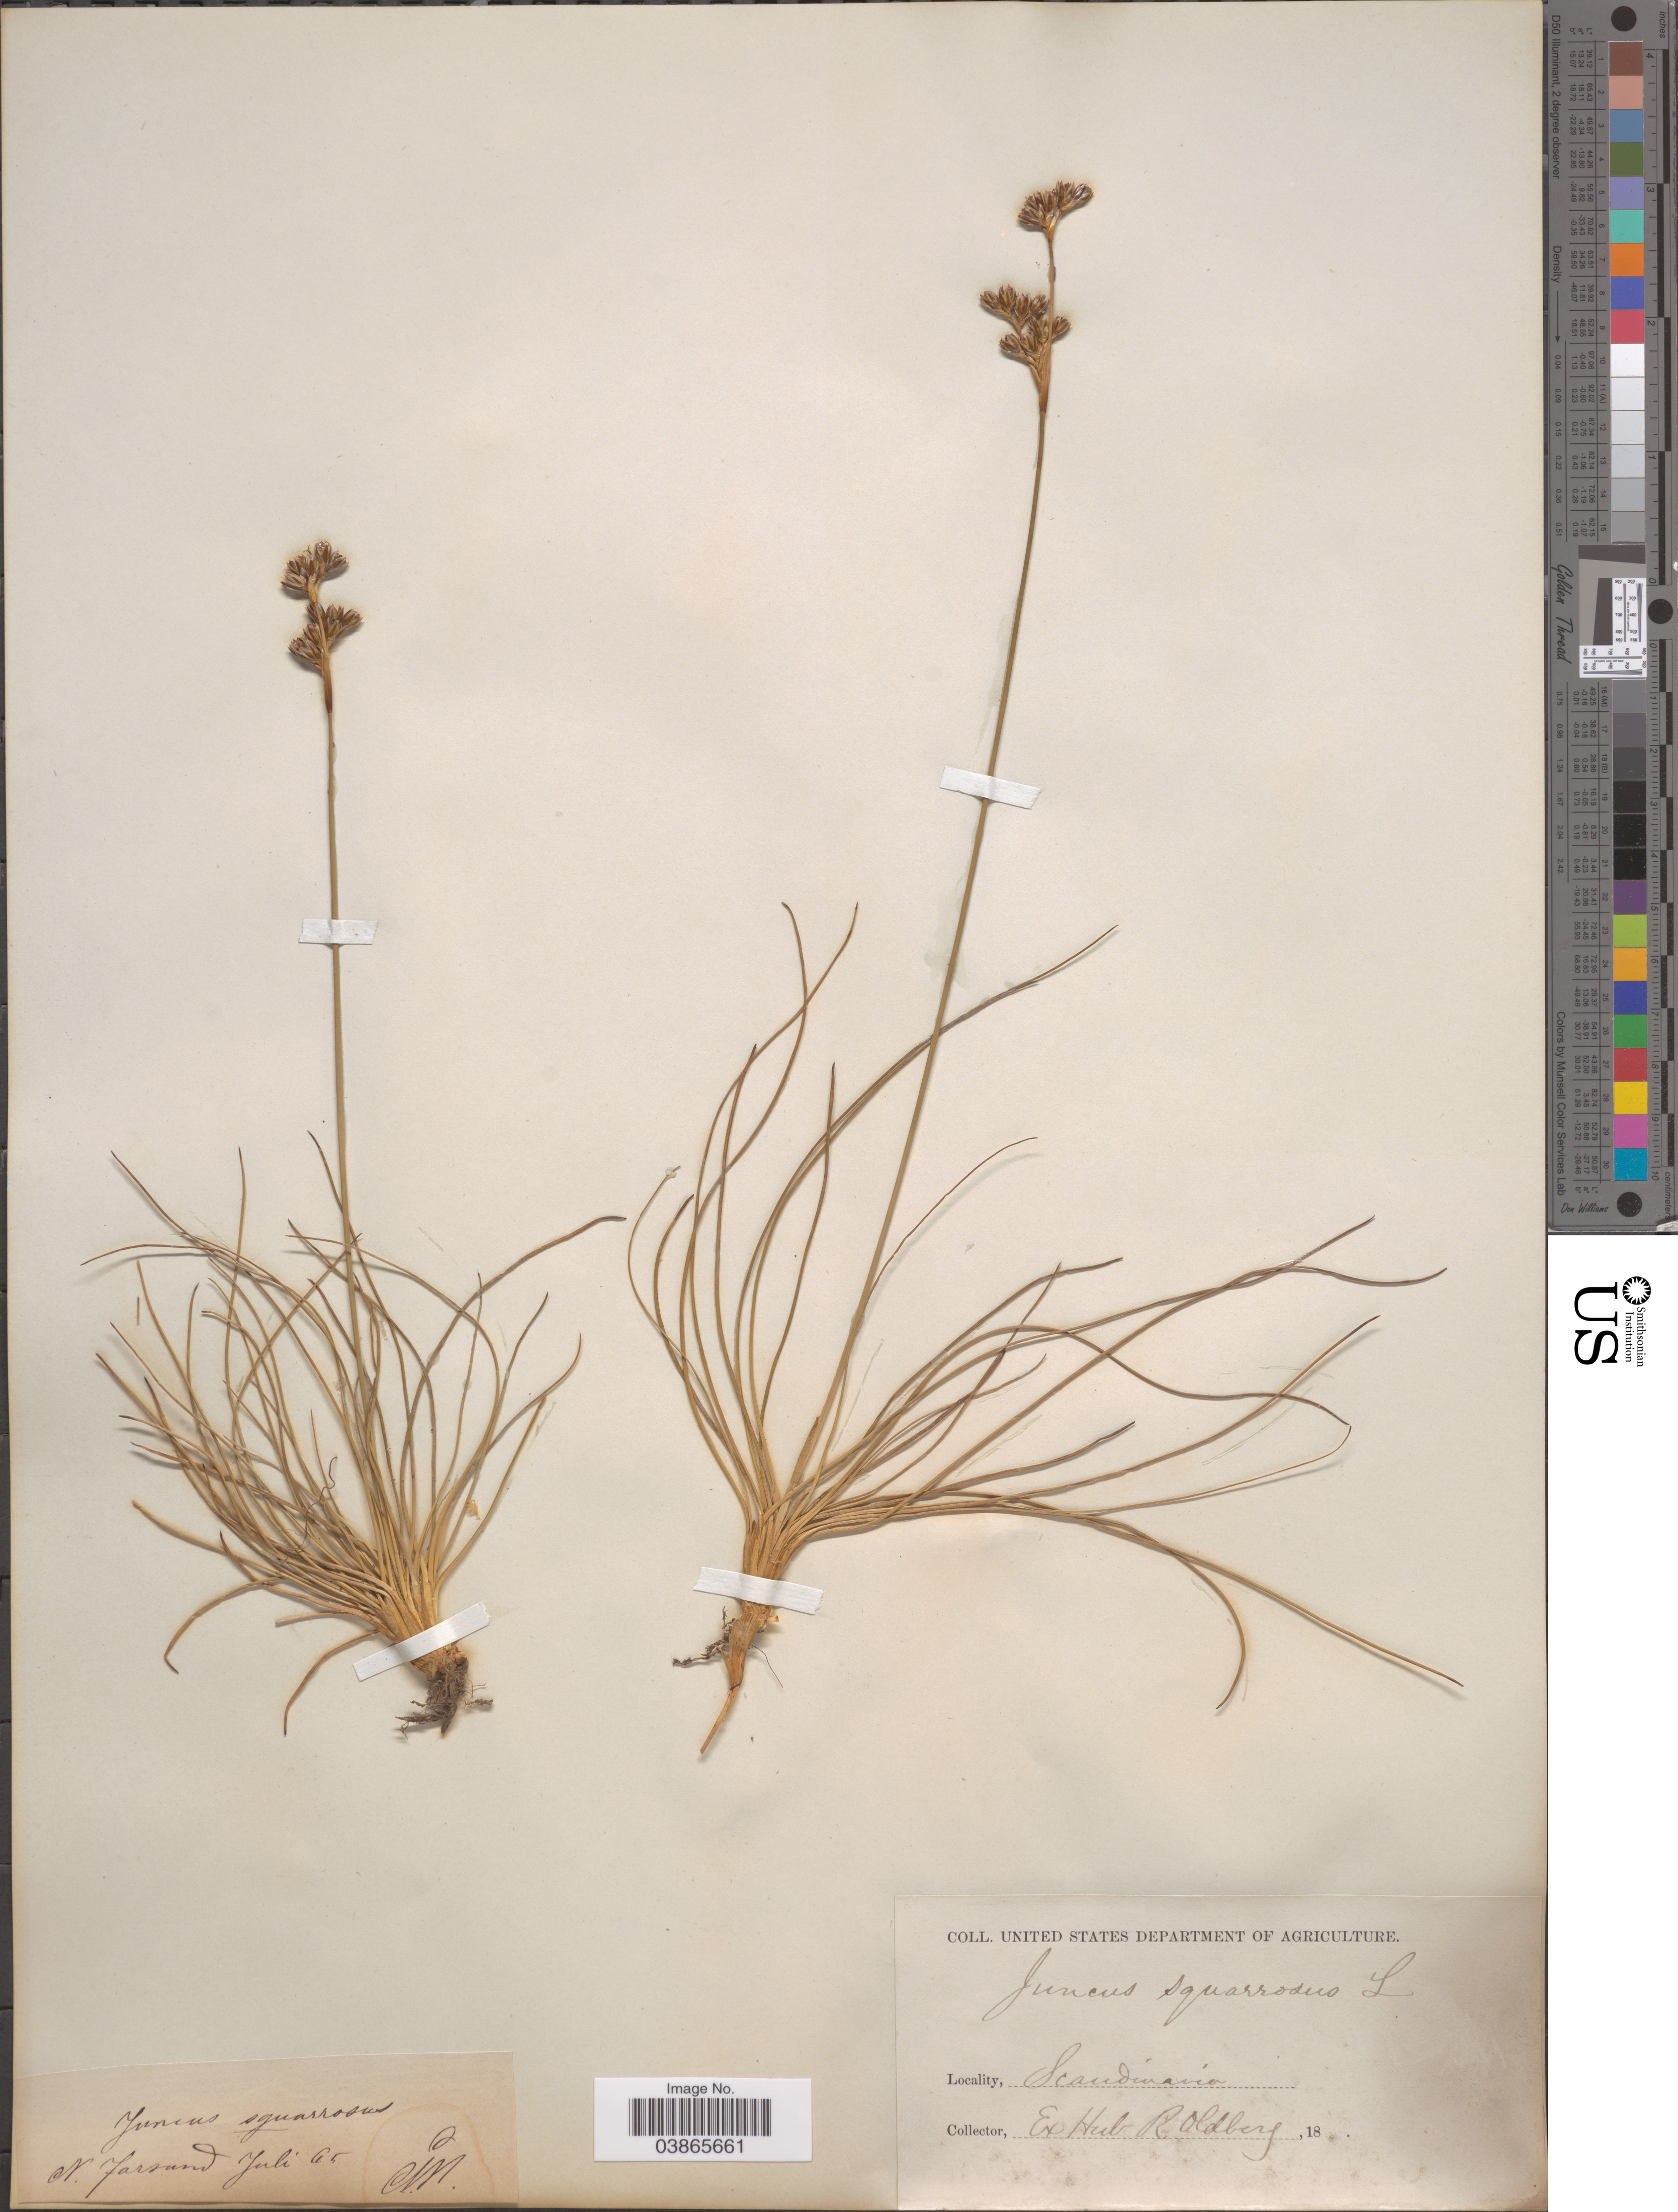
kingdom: Plantae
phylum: Tracheophyta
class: Liliopsida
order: Poales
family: Juncaceae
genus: Juncus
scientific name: Juncus squarrosus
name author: L.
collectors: ex herb. R. Oldberg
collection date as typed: Transcribed d/m/y: /7/65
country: Norway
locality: N. Farsund. Scandinavia.